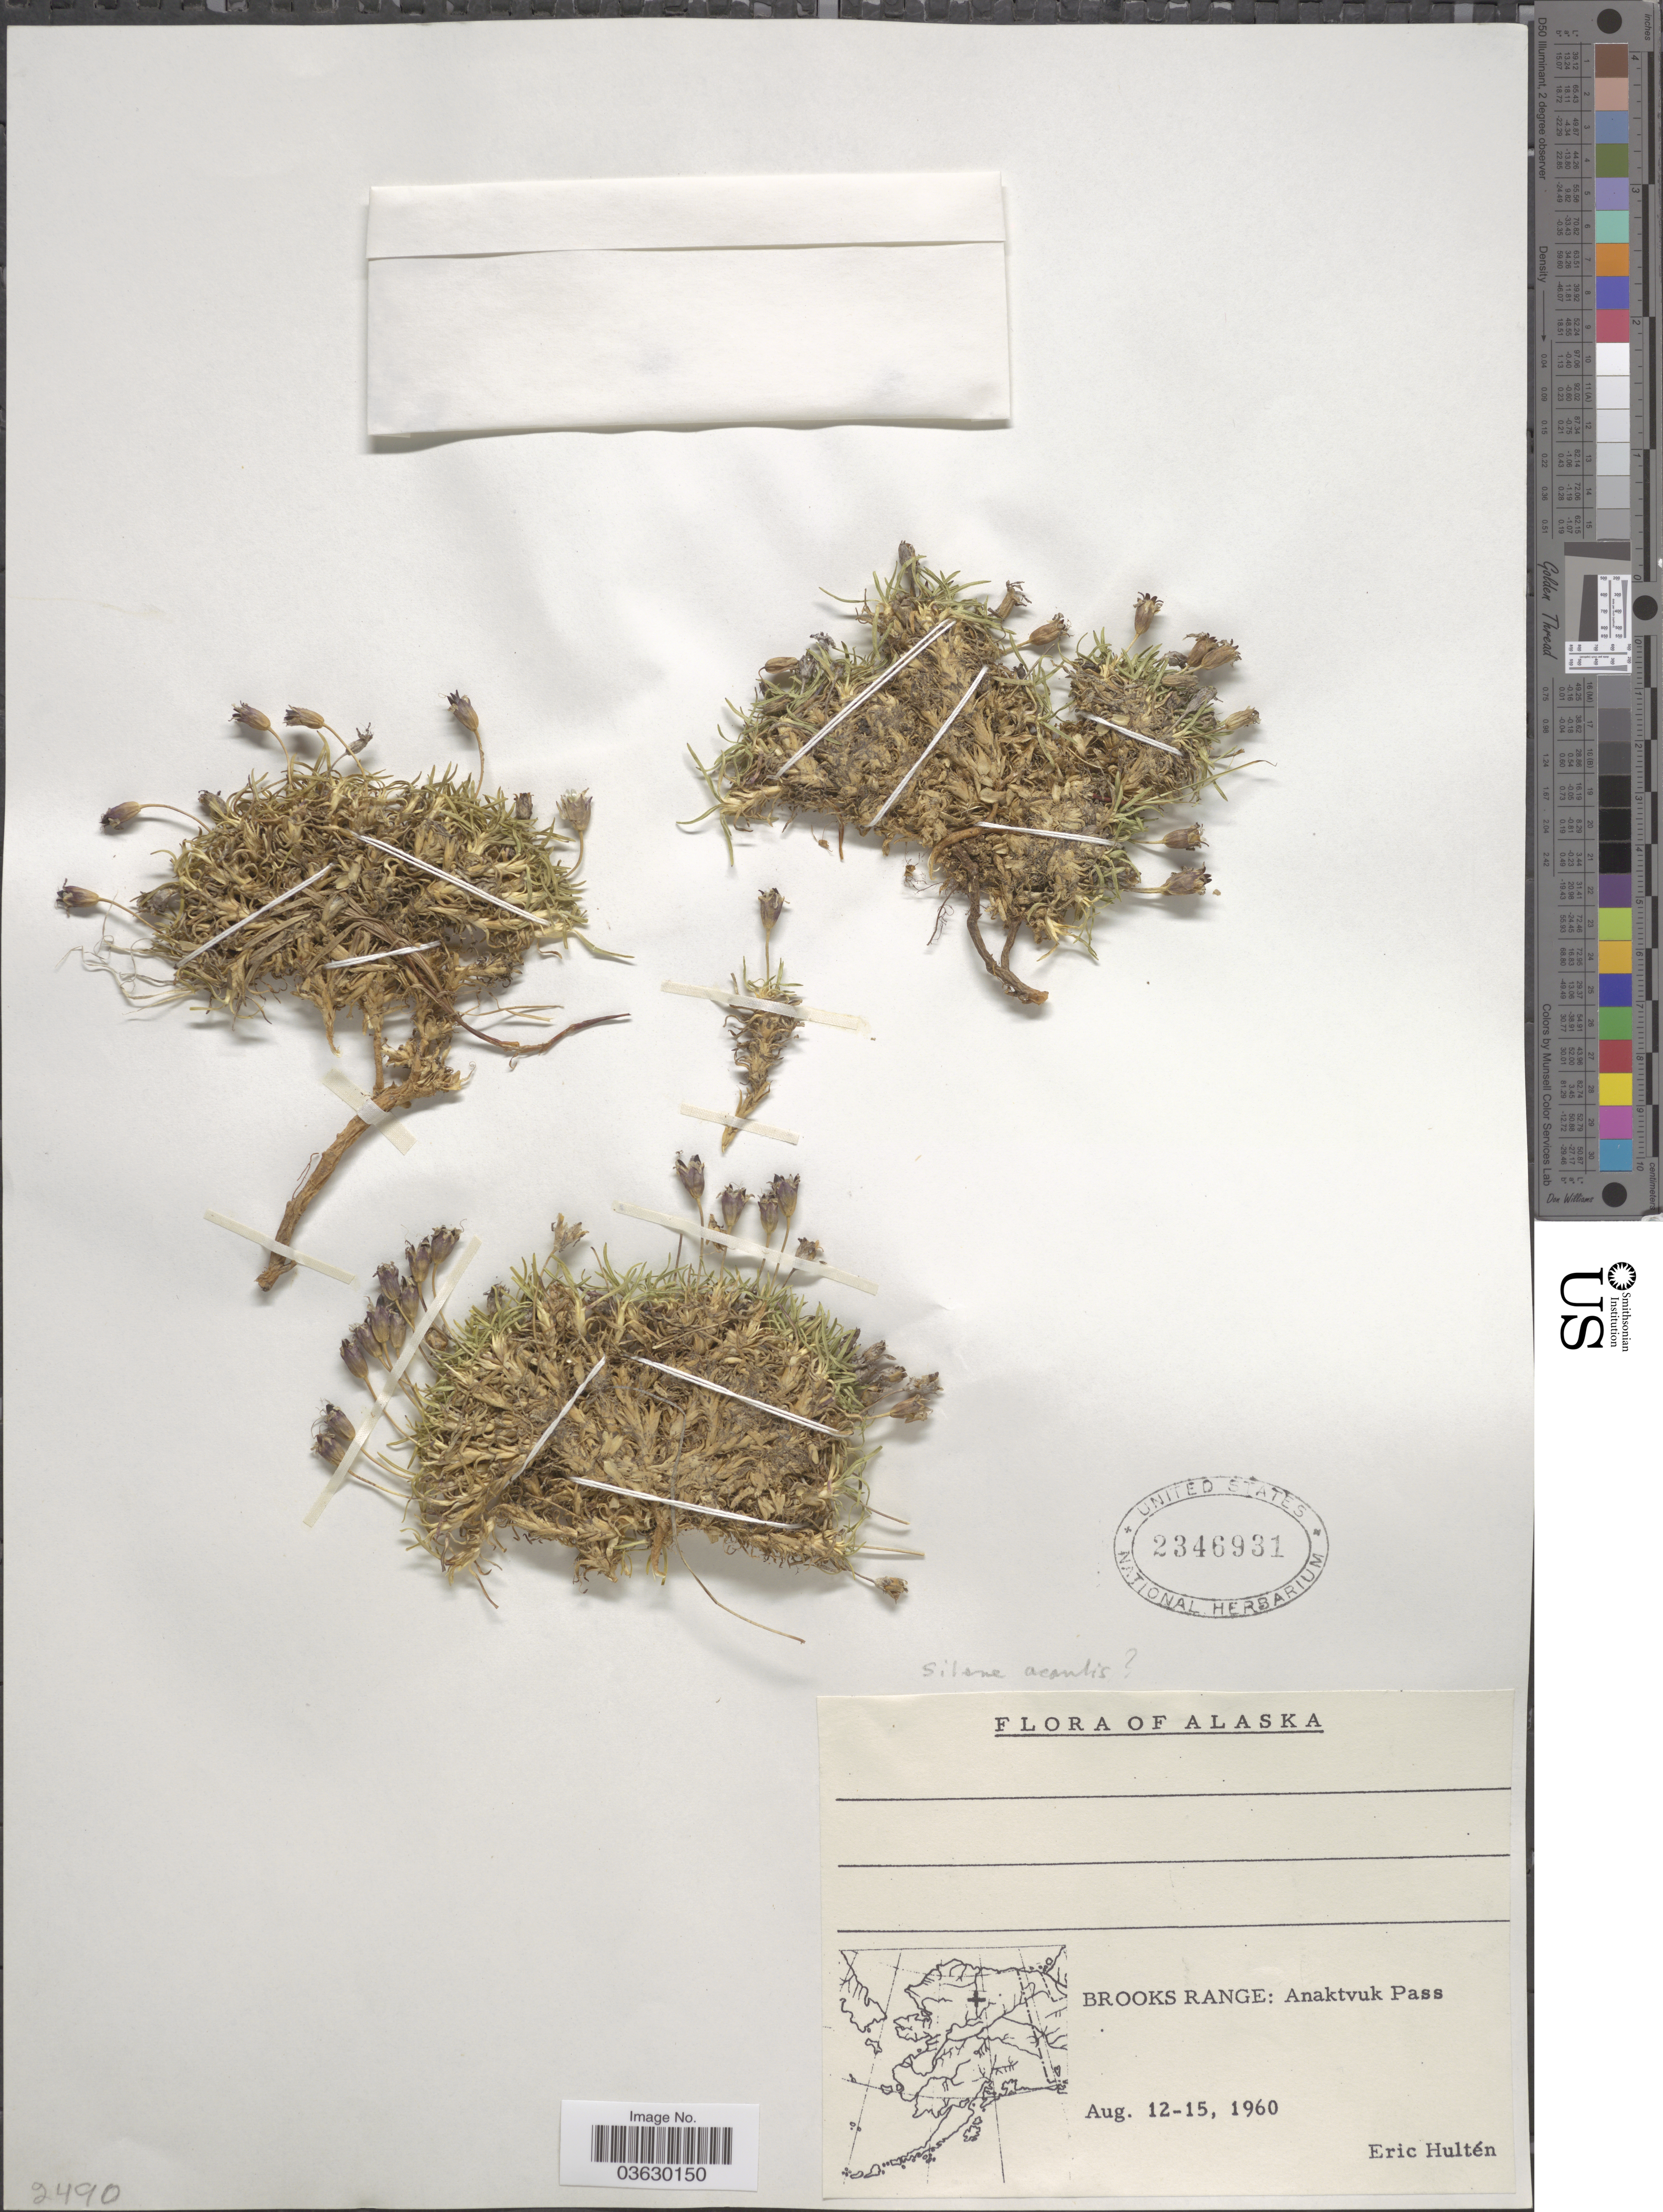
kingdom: Plantae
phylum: Tracheophyta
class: Magnoliopsida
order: Caryophyllales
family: Caryophyllaceae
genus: Silene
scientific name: Silene acaulis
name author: (L.) Jacq.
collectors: E. G. Hultén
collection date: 1960-08-12/1960-08-15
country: United States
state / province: Alaska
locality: Brooks Range: Anaktvuk Pass.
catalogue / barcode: US 2346931